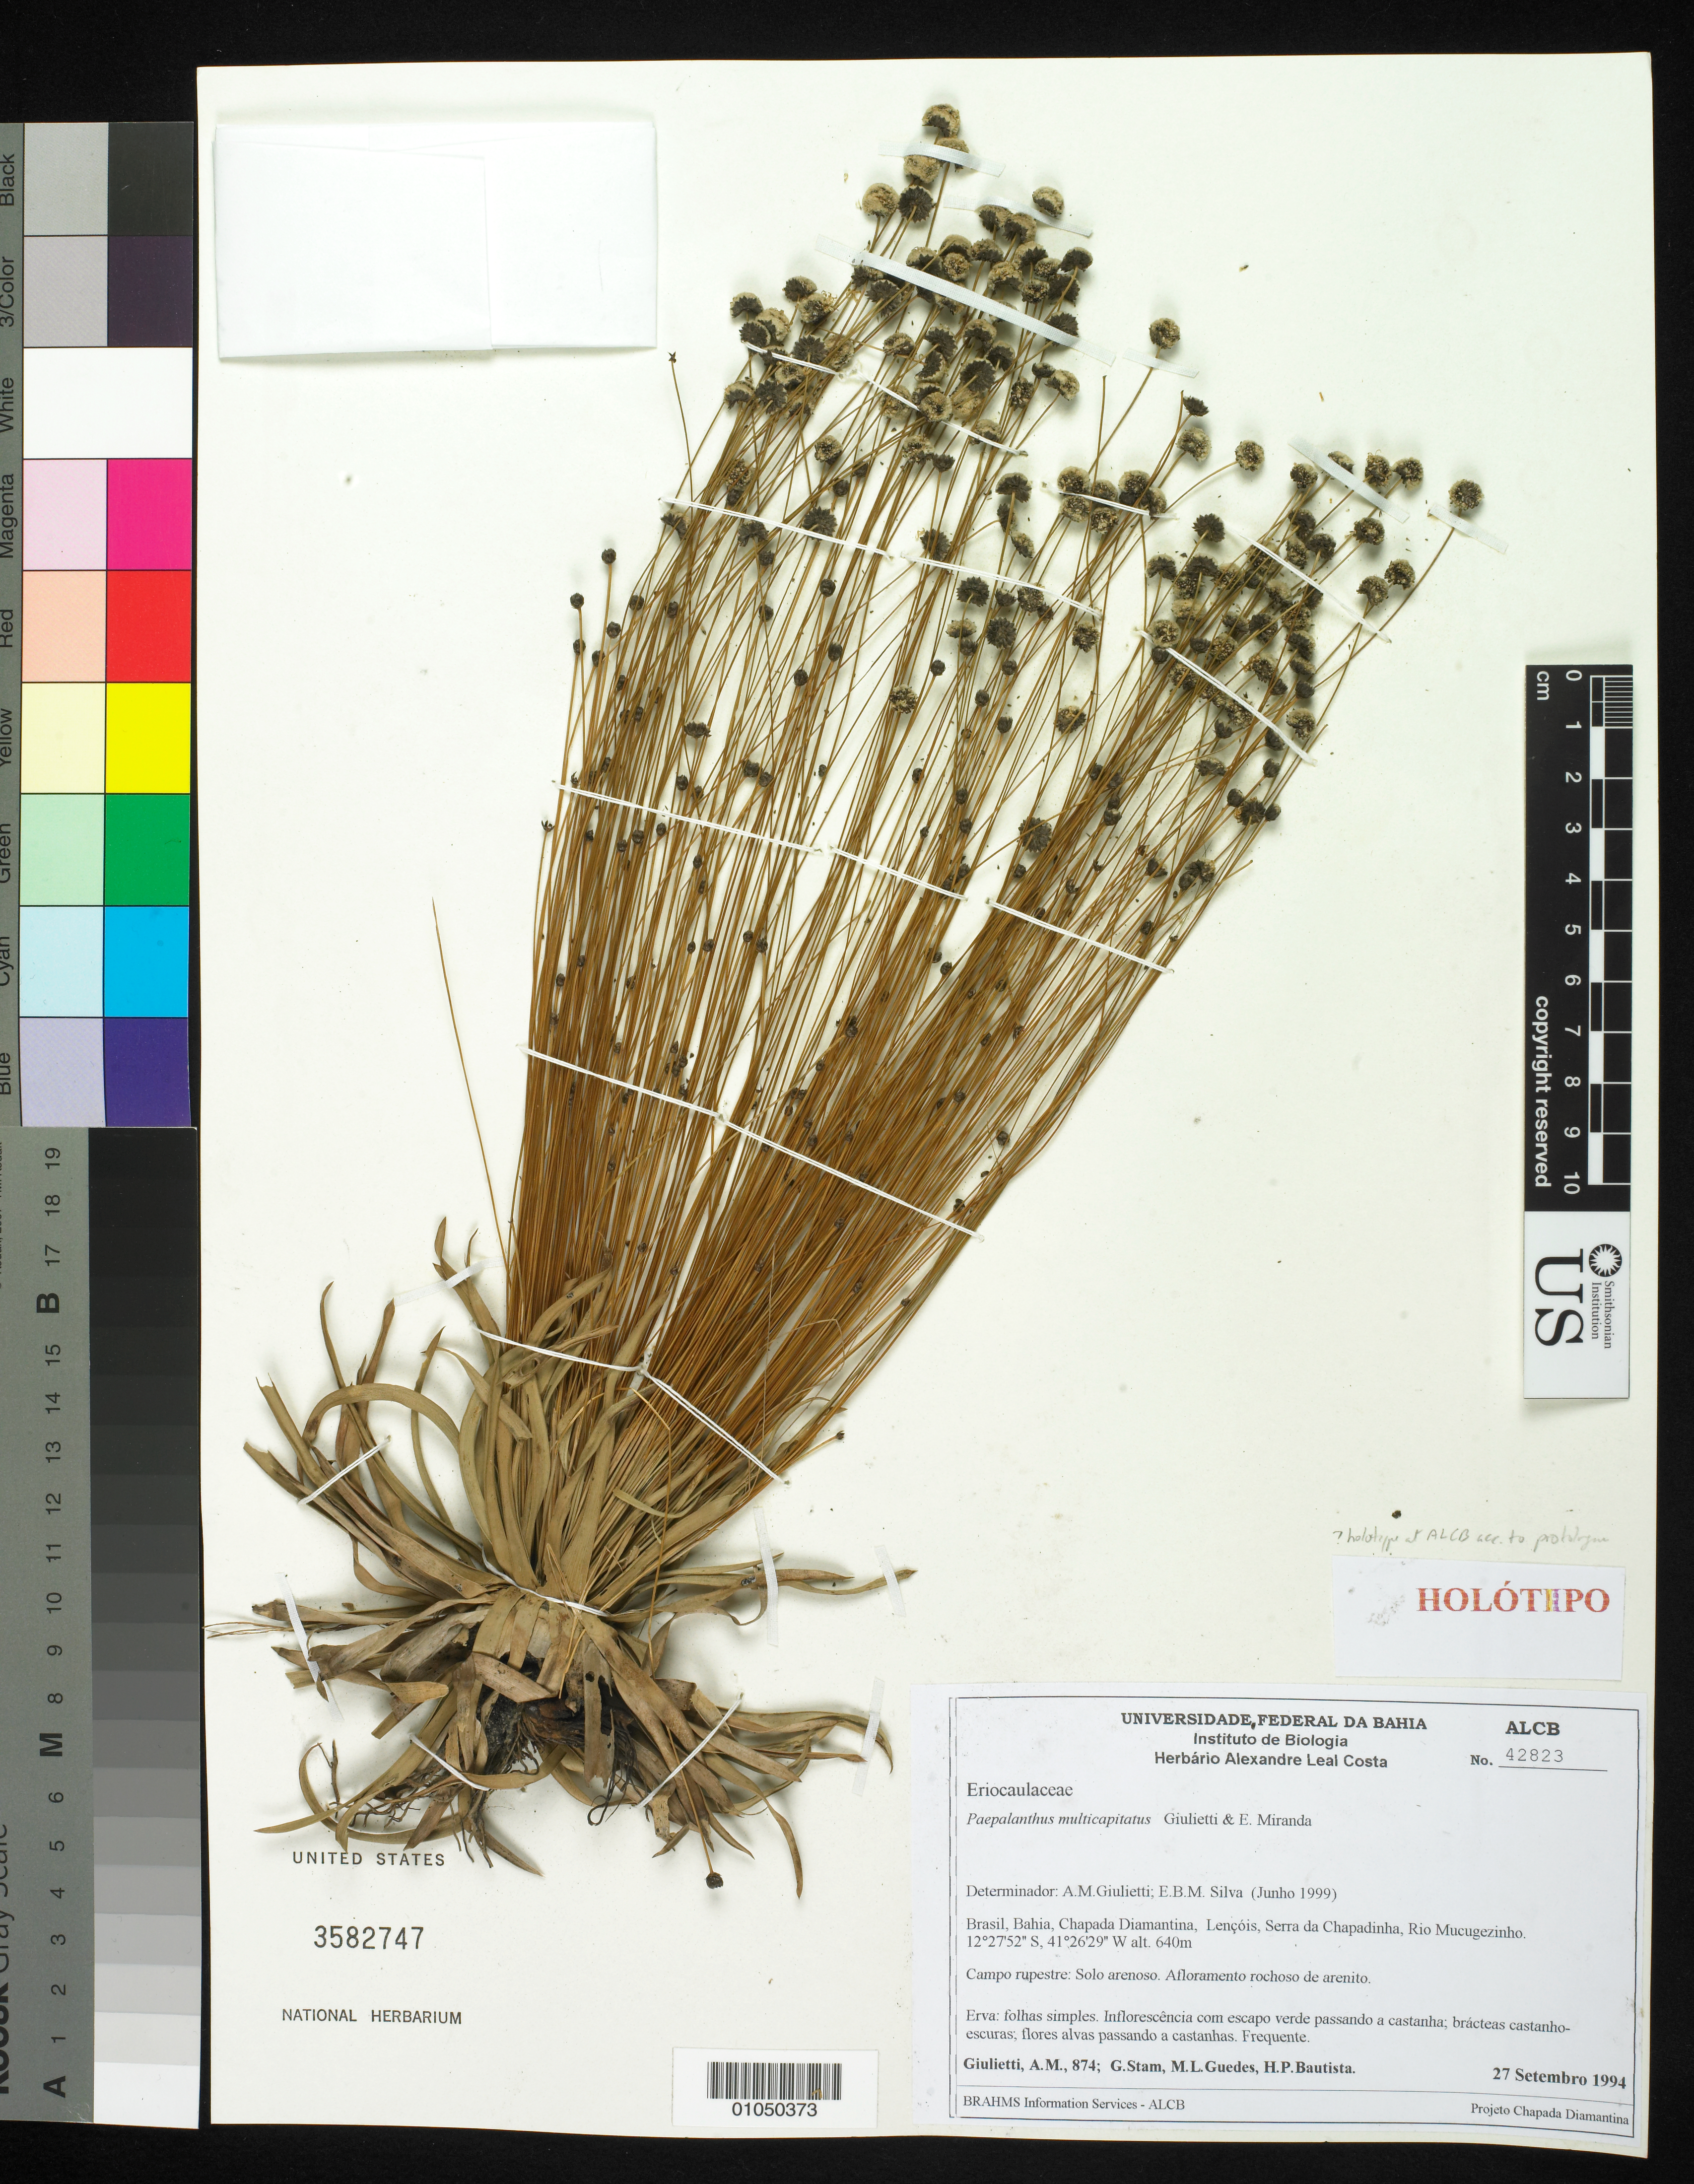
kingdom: Plantae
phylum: Tracheophyta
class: Liliopsida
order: Poales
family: Eriocaulaceae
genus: Paepalanthus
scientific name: Paepalanthus multicapitatus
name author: Giul. & E.B. Miranda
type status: Isotype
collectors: A. M. Giulietti, G. Stam., M. L. Guedes & H. P. Bautista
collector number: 874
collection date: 1994-09-27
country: Brazil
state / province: Bahia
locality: Chapada Diamantina, Lençóis, Serra da Chapadinha, Rio Mucuegezinho.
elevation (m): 640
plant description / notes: Type status unclear. Specimen received with "Holótipo" label attached, but according to protologue holotype is deposited at ALCB.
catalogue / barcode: US 3582747